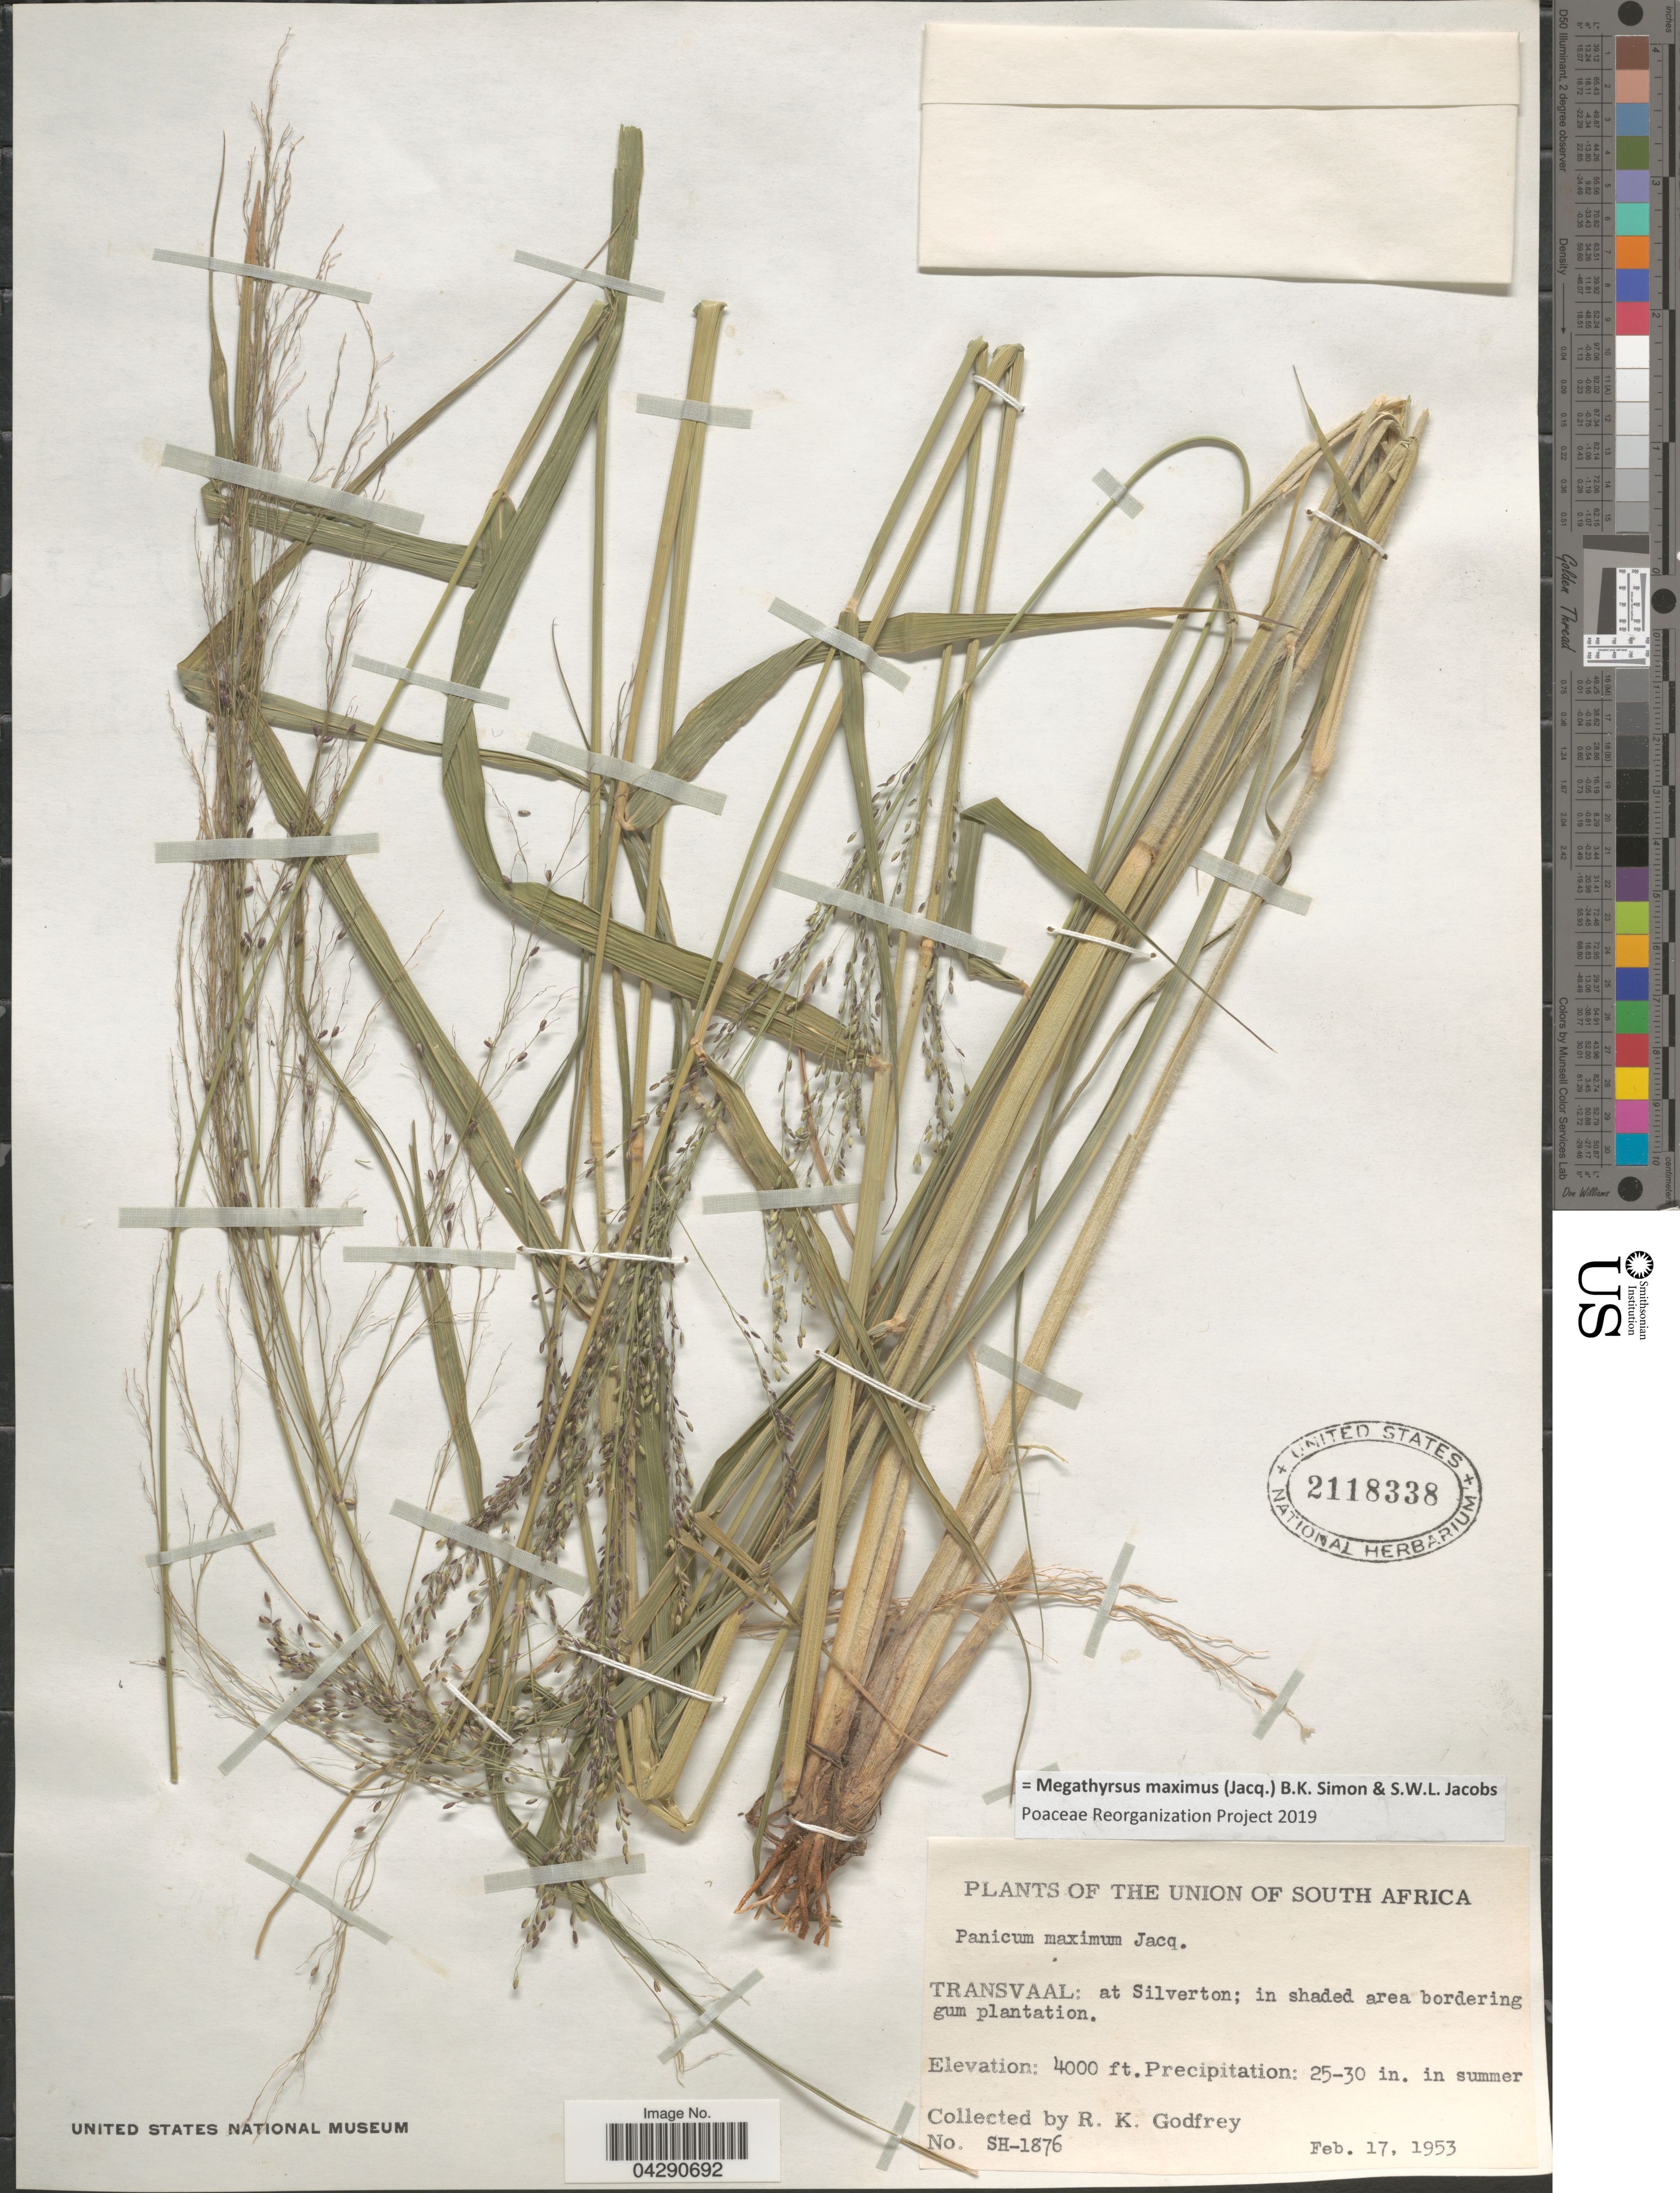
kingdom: Plantae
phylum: Tracheophyta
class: Liliopsida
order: Poales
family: Poaceae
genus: Megathyrsus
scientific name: Megathyrsus maximus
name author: (Jacq.) B.K. Simon & S.W.L. Jacobs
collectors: R. K. Godfrey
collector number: SH-1876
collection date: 1953-02-17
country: South Africa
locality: Union of South Africa. Transvaal: at Silverton; in shaded area bordering gum plantation.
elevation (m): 1219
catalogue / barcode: US 2118338